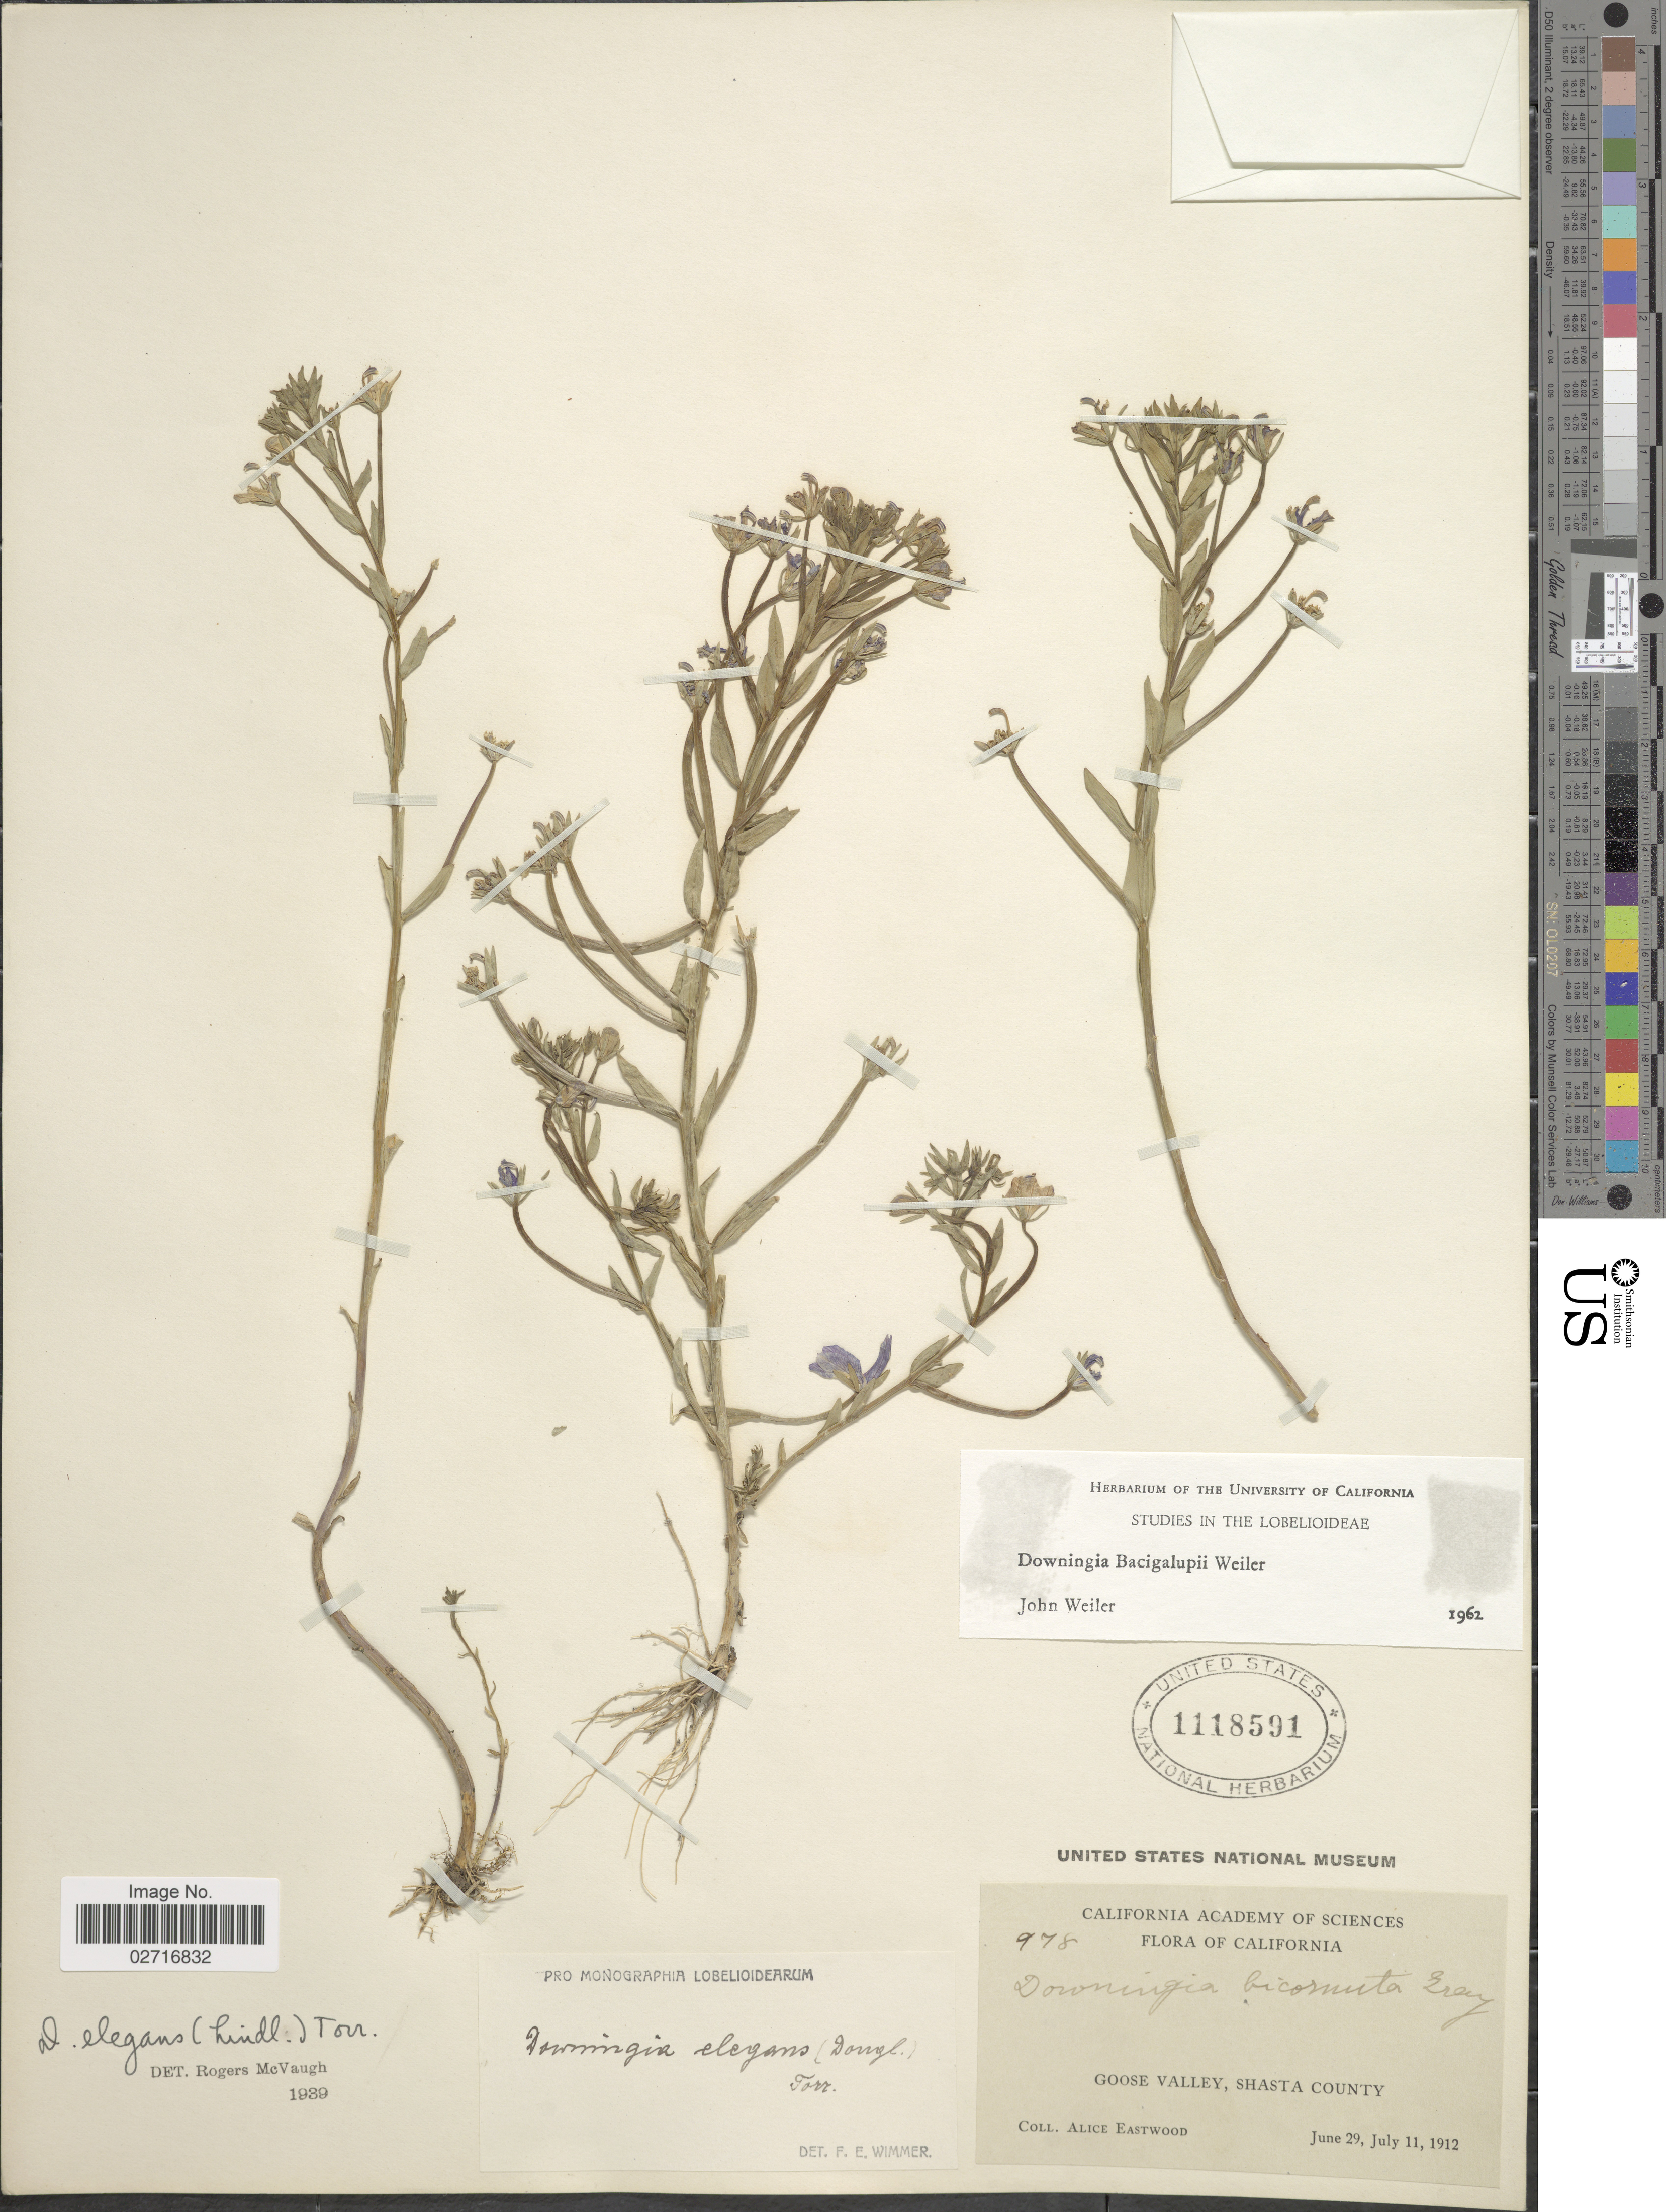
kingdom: Plantae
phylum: Tracheophyta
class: Magnoliopsida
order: Asterales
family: Campanulaceae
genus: Downingia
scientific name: Downingia bacigalupii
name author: Weiler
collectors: A. Eastwood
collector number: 978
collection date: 1912-06-29/1912-07-11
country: United States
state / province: California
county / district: Shasta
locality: Goose Valley, Shasta County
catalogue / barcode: US 1118591